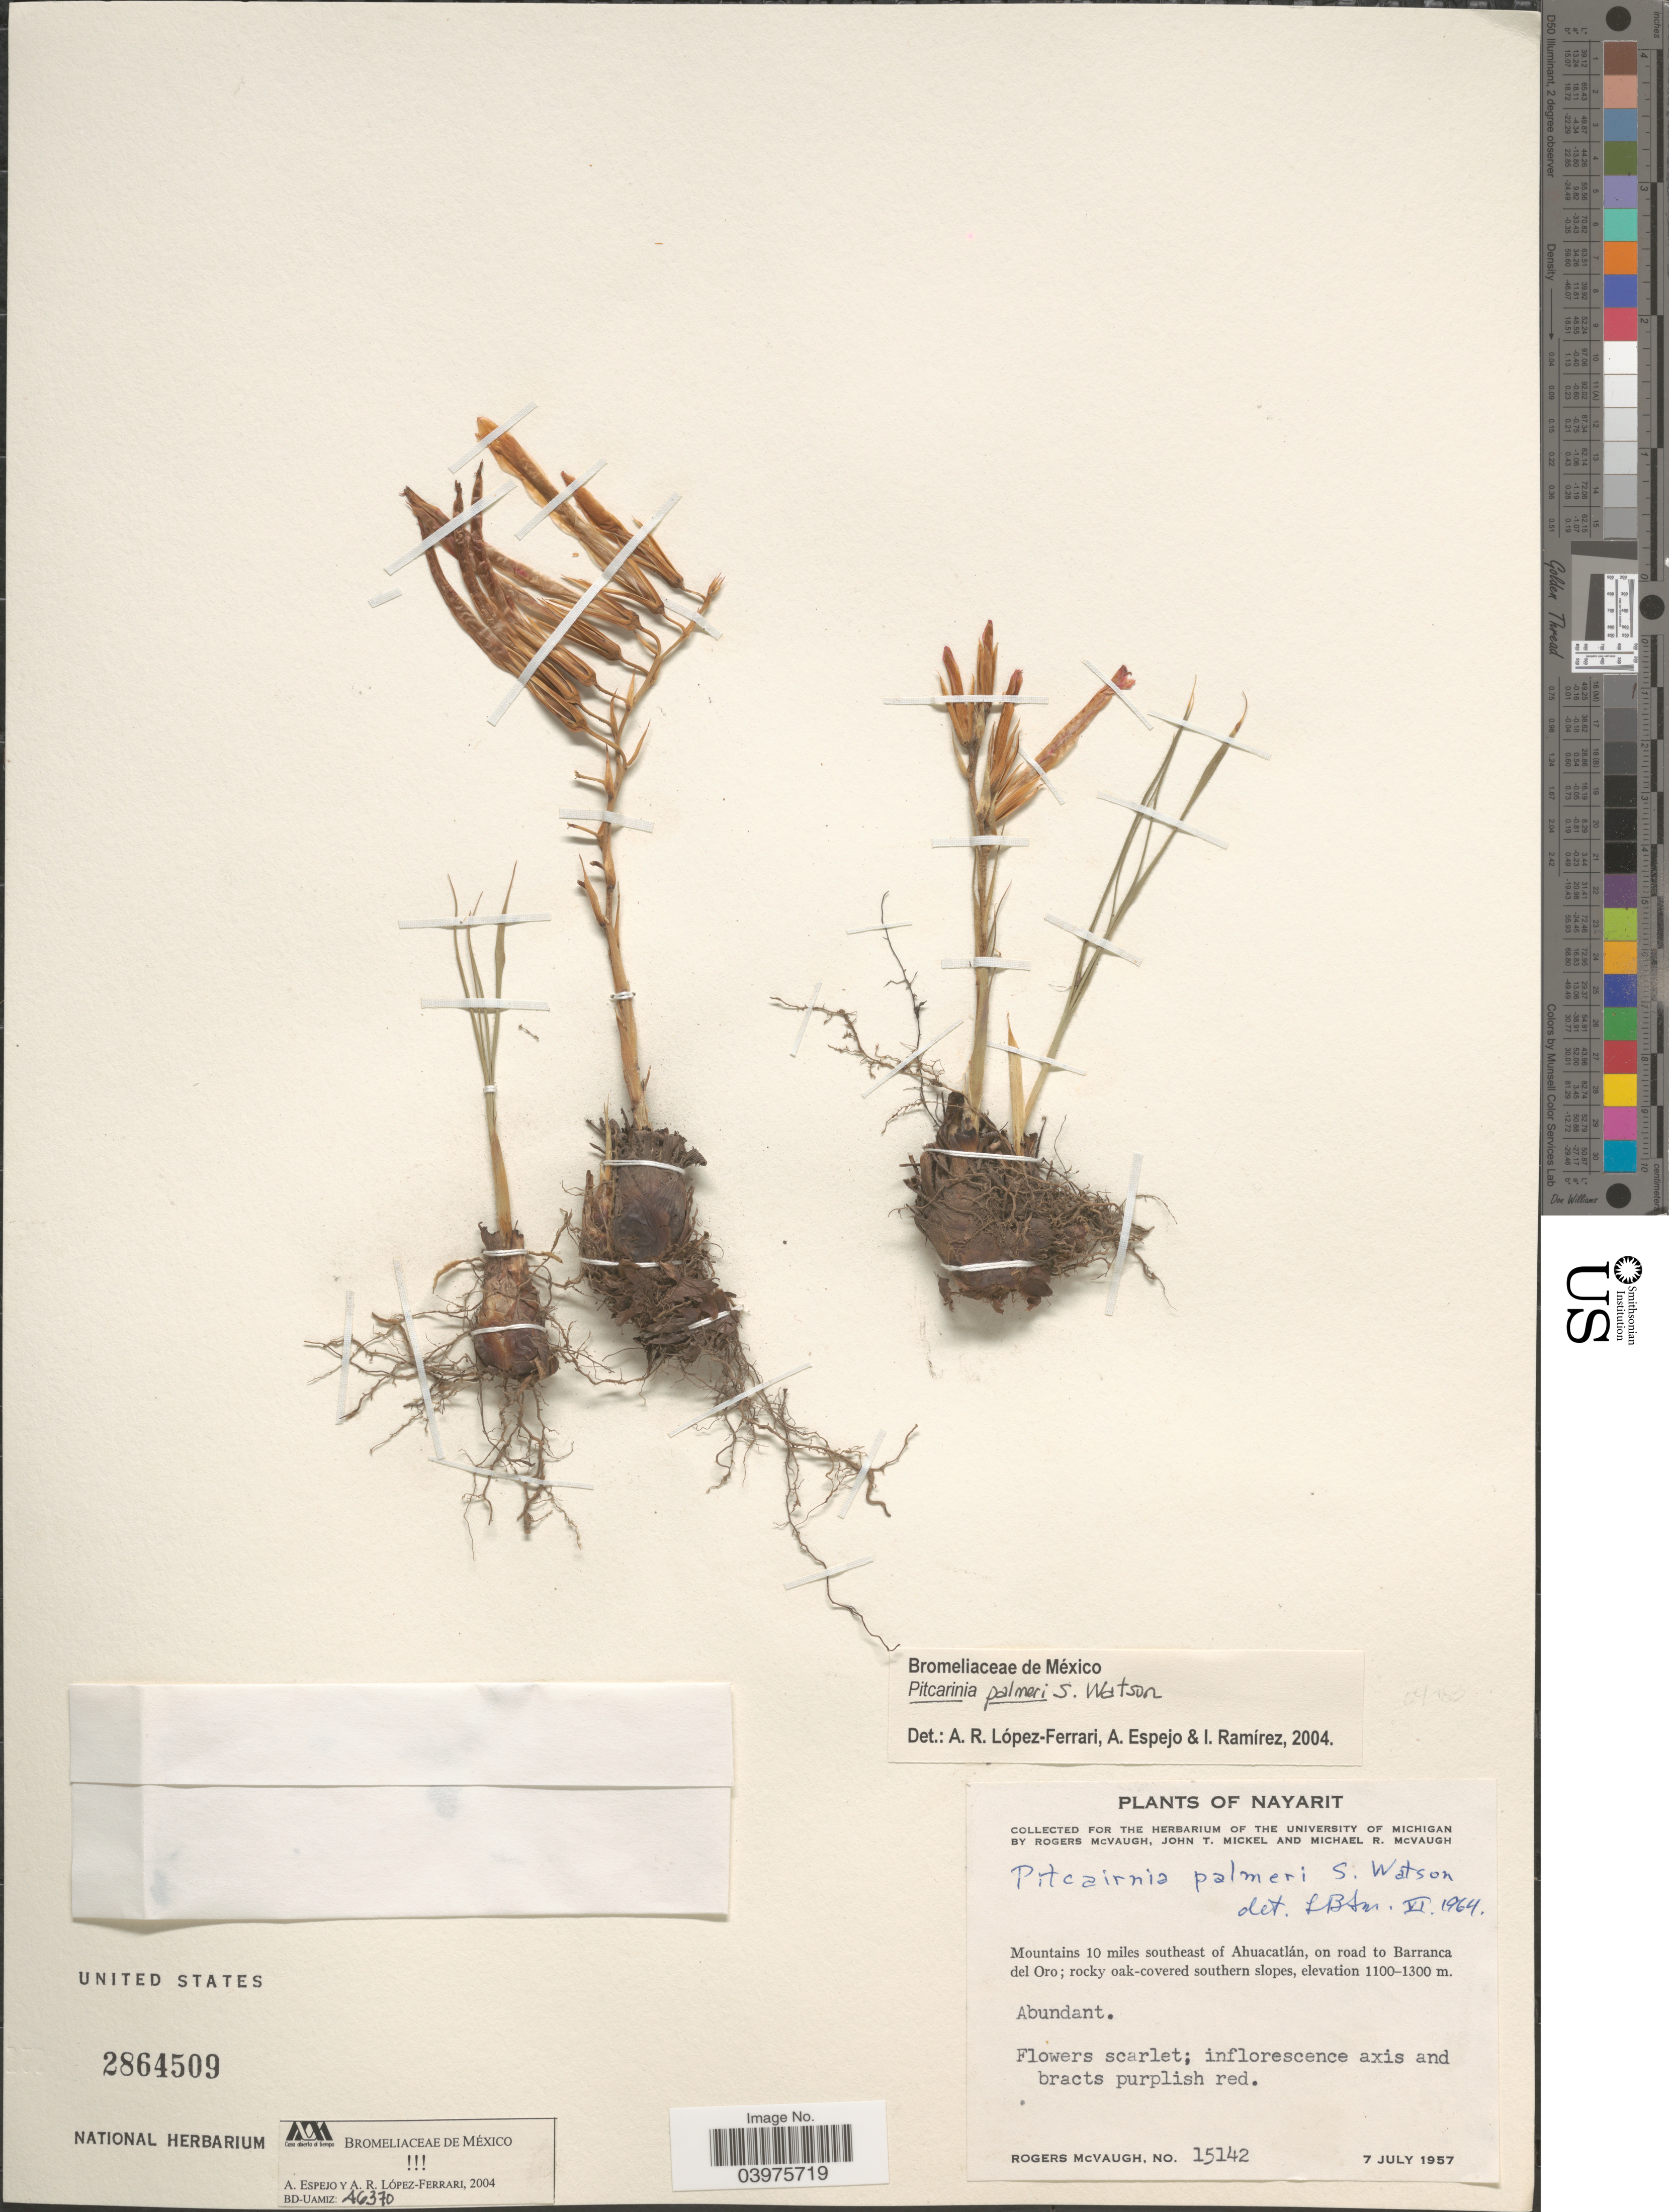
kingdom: Plantae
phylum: Tracheophyta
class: Liliopsida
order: Poales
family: Bromeliaceae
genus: Pitcairnia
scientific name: Pitcairnia palmeri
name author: S. Watson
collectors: R. McVaugh, J. T. Mickel & M. R. McVaugh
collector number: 15142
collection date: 1957-07-07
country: Mexico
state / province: Nayarit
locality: Mountains 10 miles southeast of Ahuacatlán, on road to Barranca del Oro.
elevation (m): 1100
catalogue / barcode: US 2864509